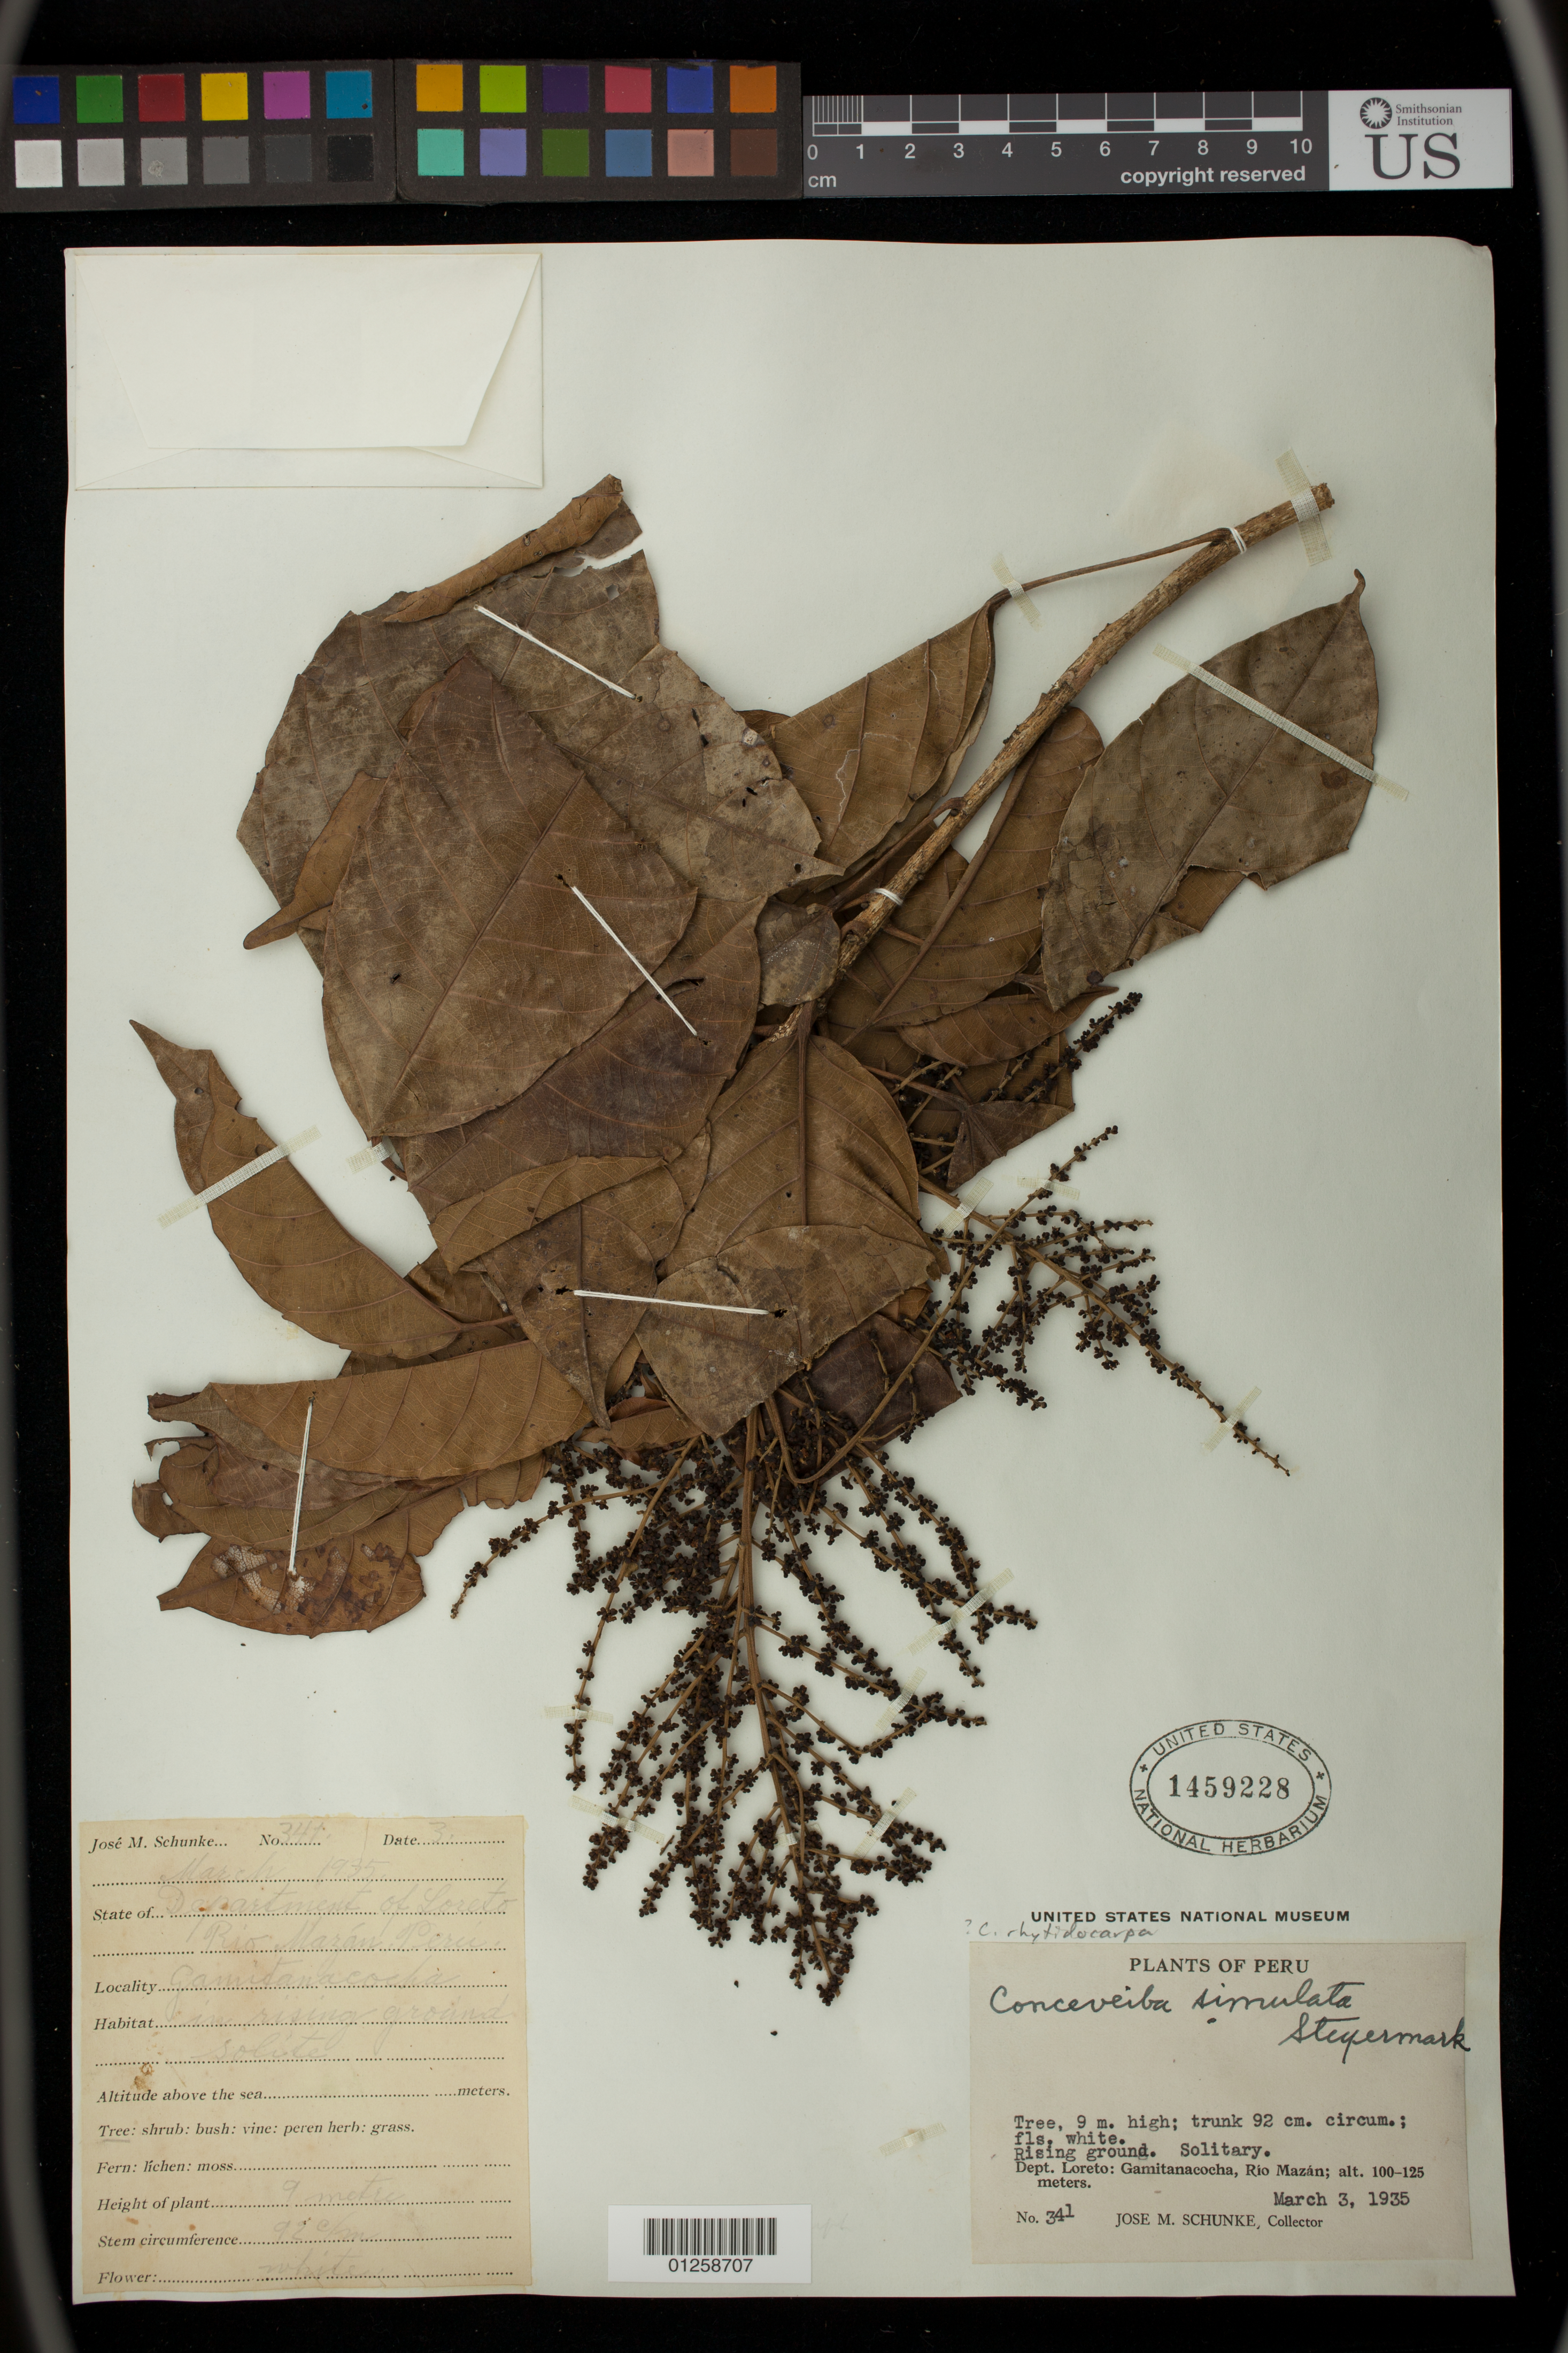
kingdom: Plantae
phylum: Tracheophyta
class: Magnoliopsida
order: Malpighiales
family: Euphorbiaceae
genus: Conceveiba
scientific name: Conceveiba rhytidocarpa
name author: Müll. Arg.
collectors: J. Schunke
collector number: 341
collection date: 1935-03-03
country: Peru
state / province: Loreto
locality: Gamitanacocha, Rio Mazan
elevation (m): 100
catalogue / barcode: US 1459228